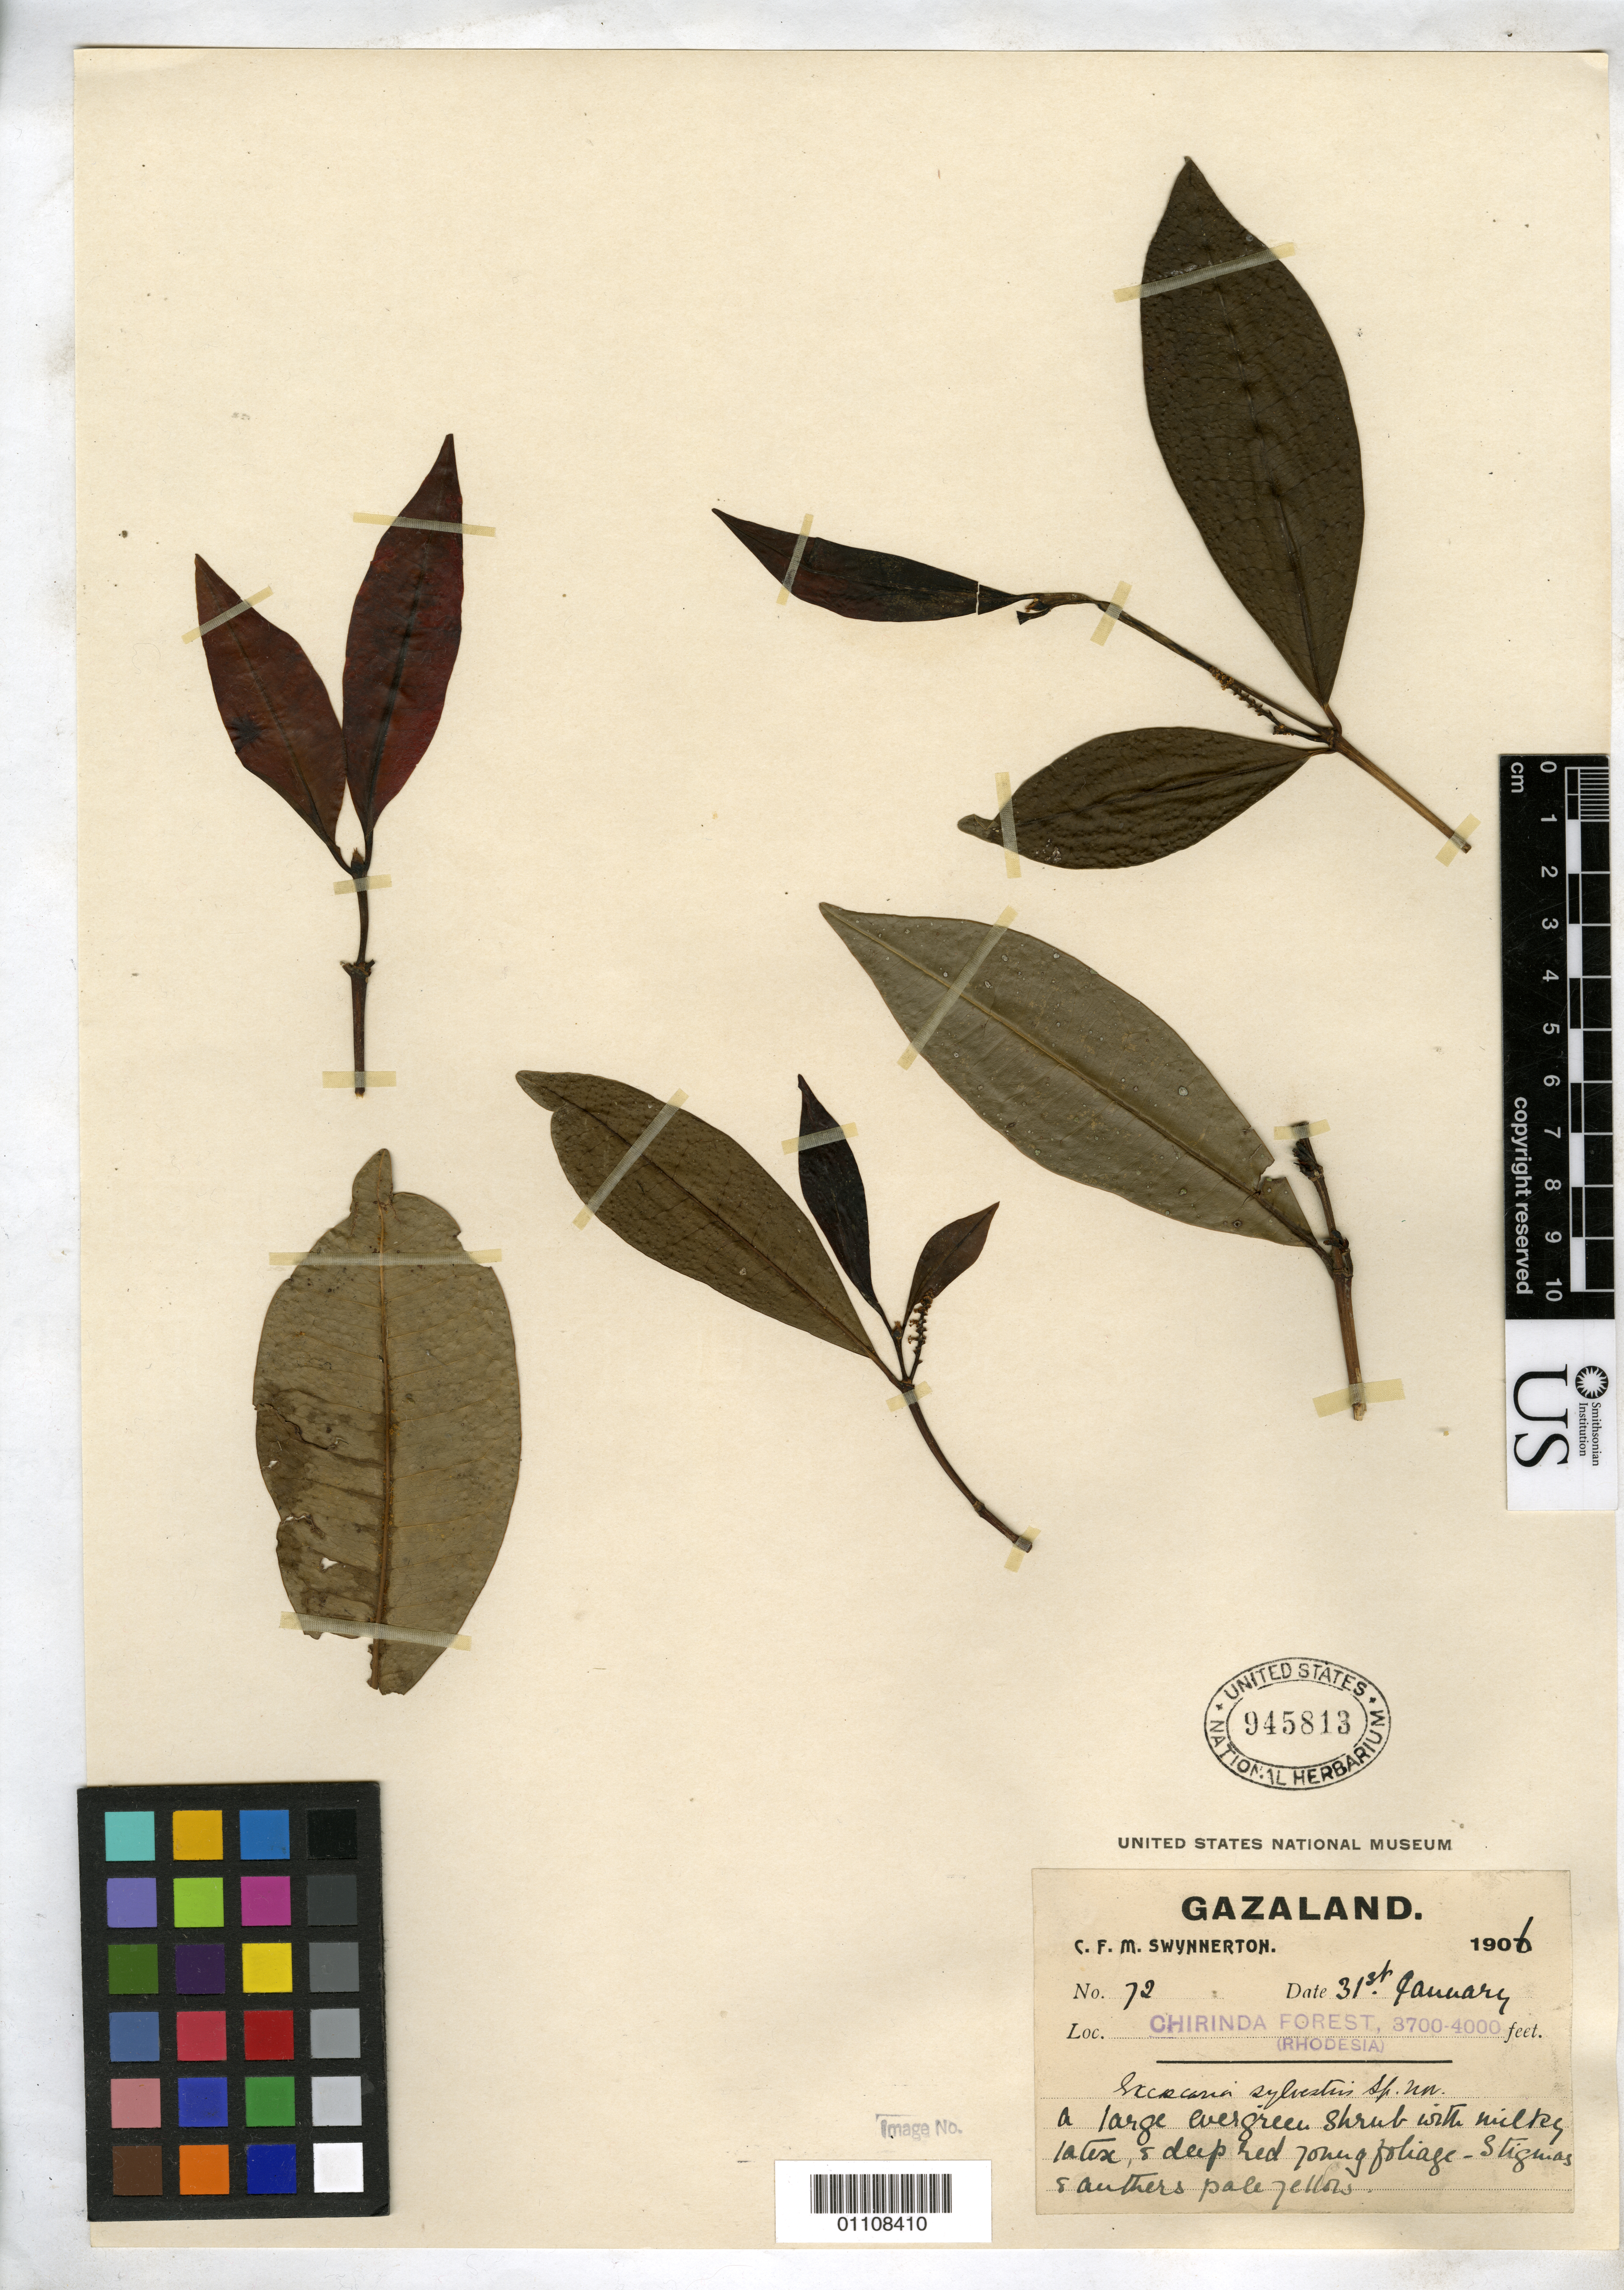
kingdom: Plantae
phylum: Tracheophyta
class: Magnoliopsida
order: Malpighiales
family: Euphorbiaceae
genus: Excoecaria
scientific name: Excoecaria sylvestris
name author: S. Moore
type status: Syntype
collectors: C. Swynnerton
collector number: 72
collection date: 1906-01-31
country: Zimbabwe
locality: Chirinda Forest ( Rhodesia)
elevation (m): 1128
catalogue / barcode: US 945813